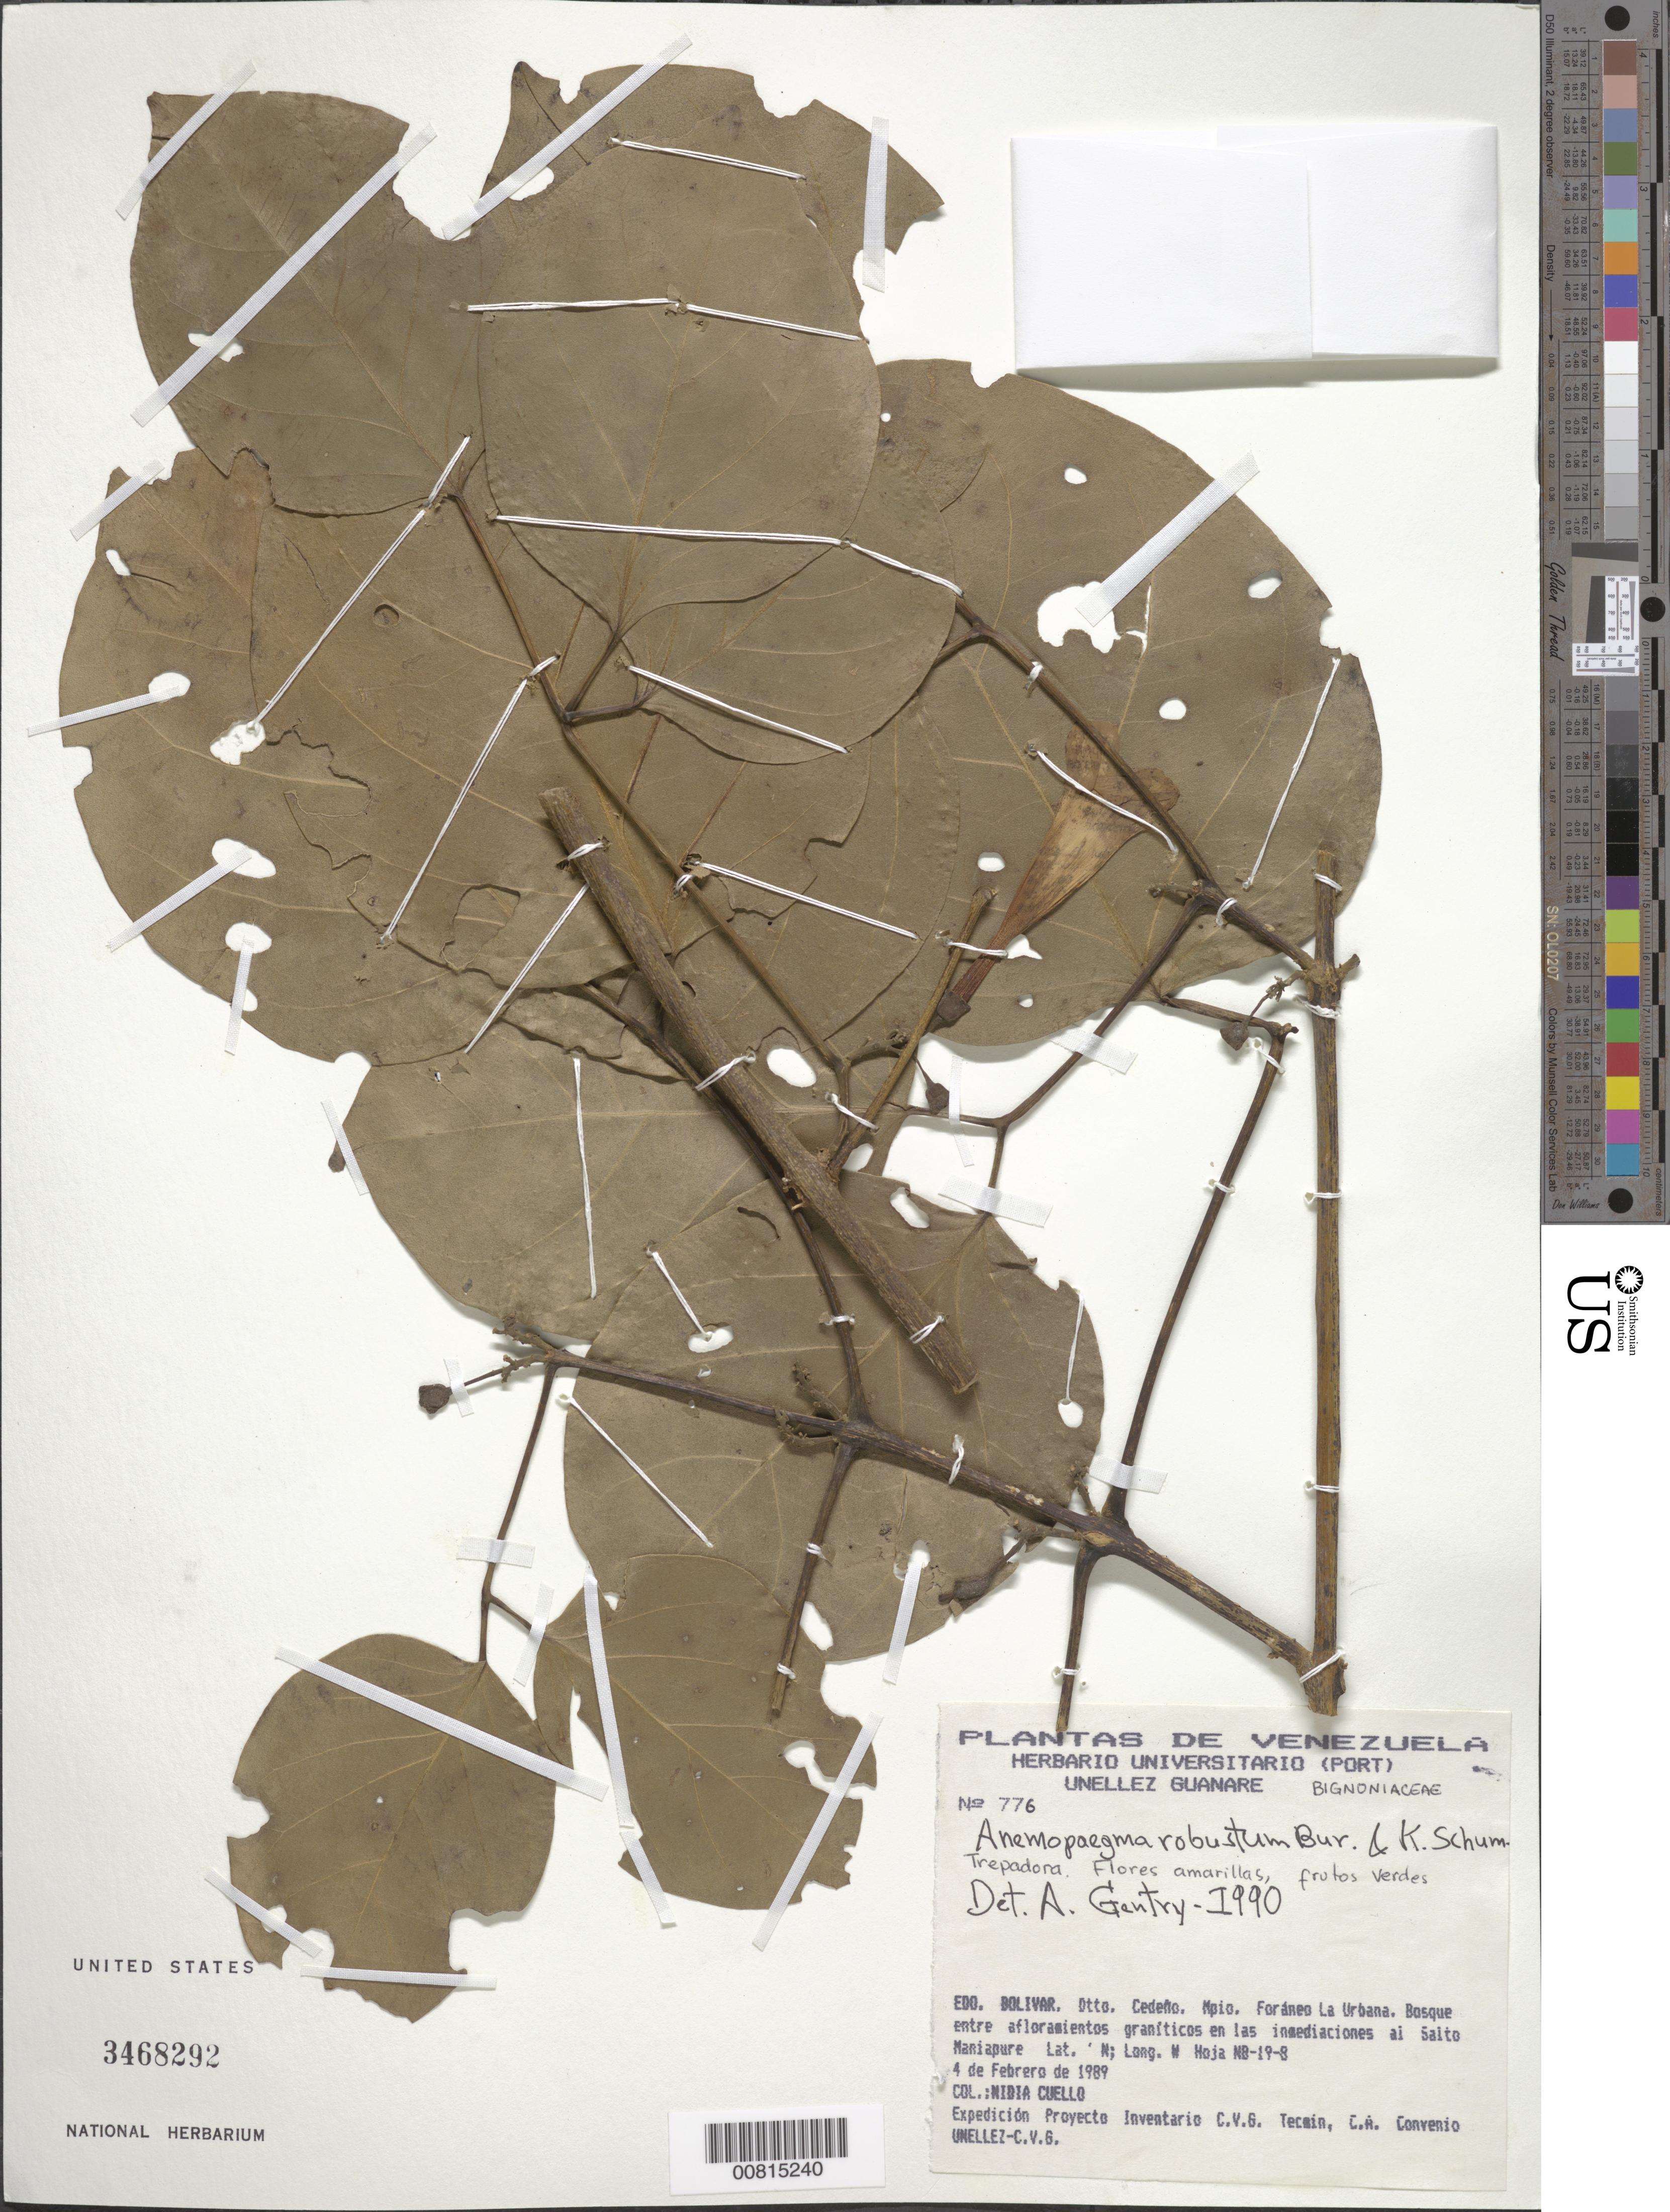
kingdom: Plantae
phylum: Tracheophyta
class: Magnoliopsida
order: Lamiales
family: Bignoniaceae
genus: Anemopaegma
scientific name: Anemopaegma robustum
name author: Bureau & K. Schum.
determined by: Gentry, A. H.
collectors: N. L. Cuello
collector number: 776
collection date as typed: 4-Feb-89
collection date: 1989-02-04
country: Venezuela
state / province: Bolívar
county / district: Cedeño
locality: Mun. Foráneo La Urbana, Salto Maniapure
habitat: Bosque entre afloramientos granitcos en las inmediaciones al salto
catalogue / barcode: US 3468292